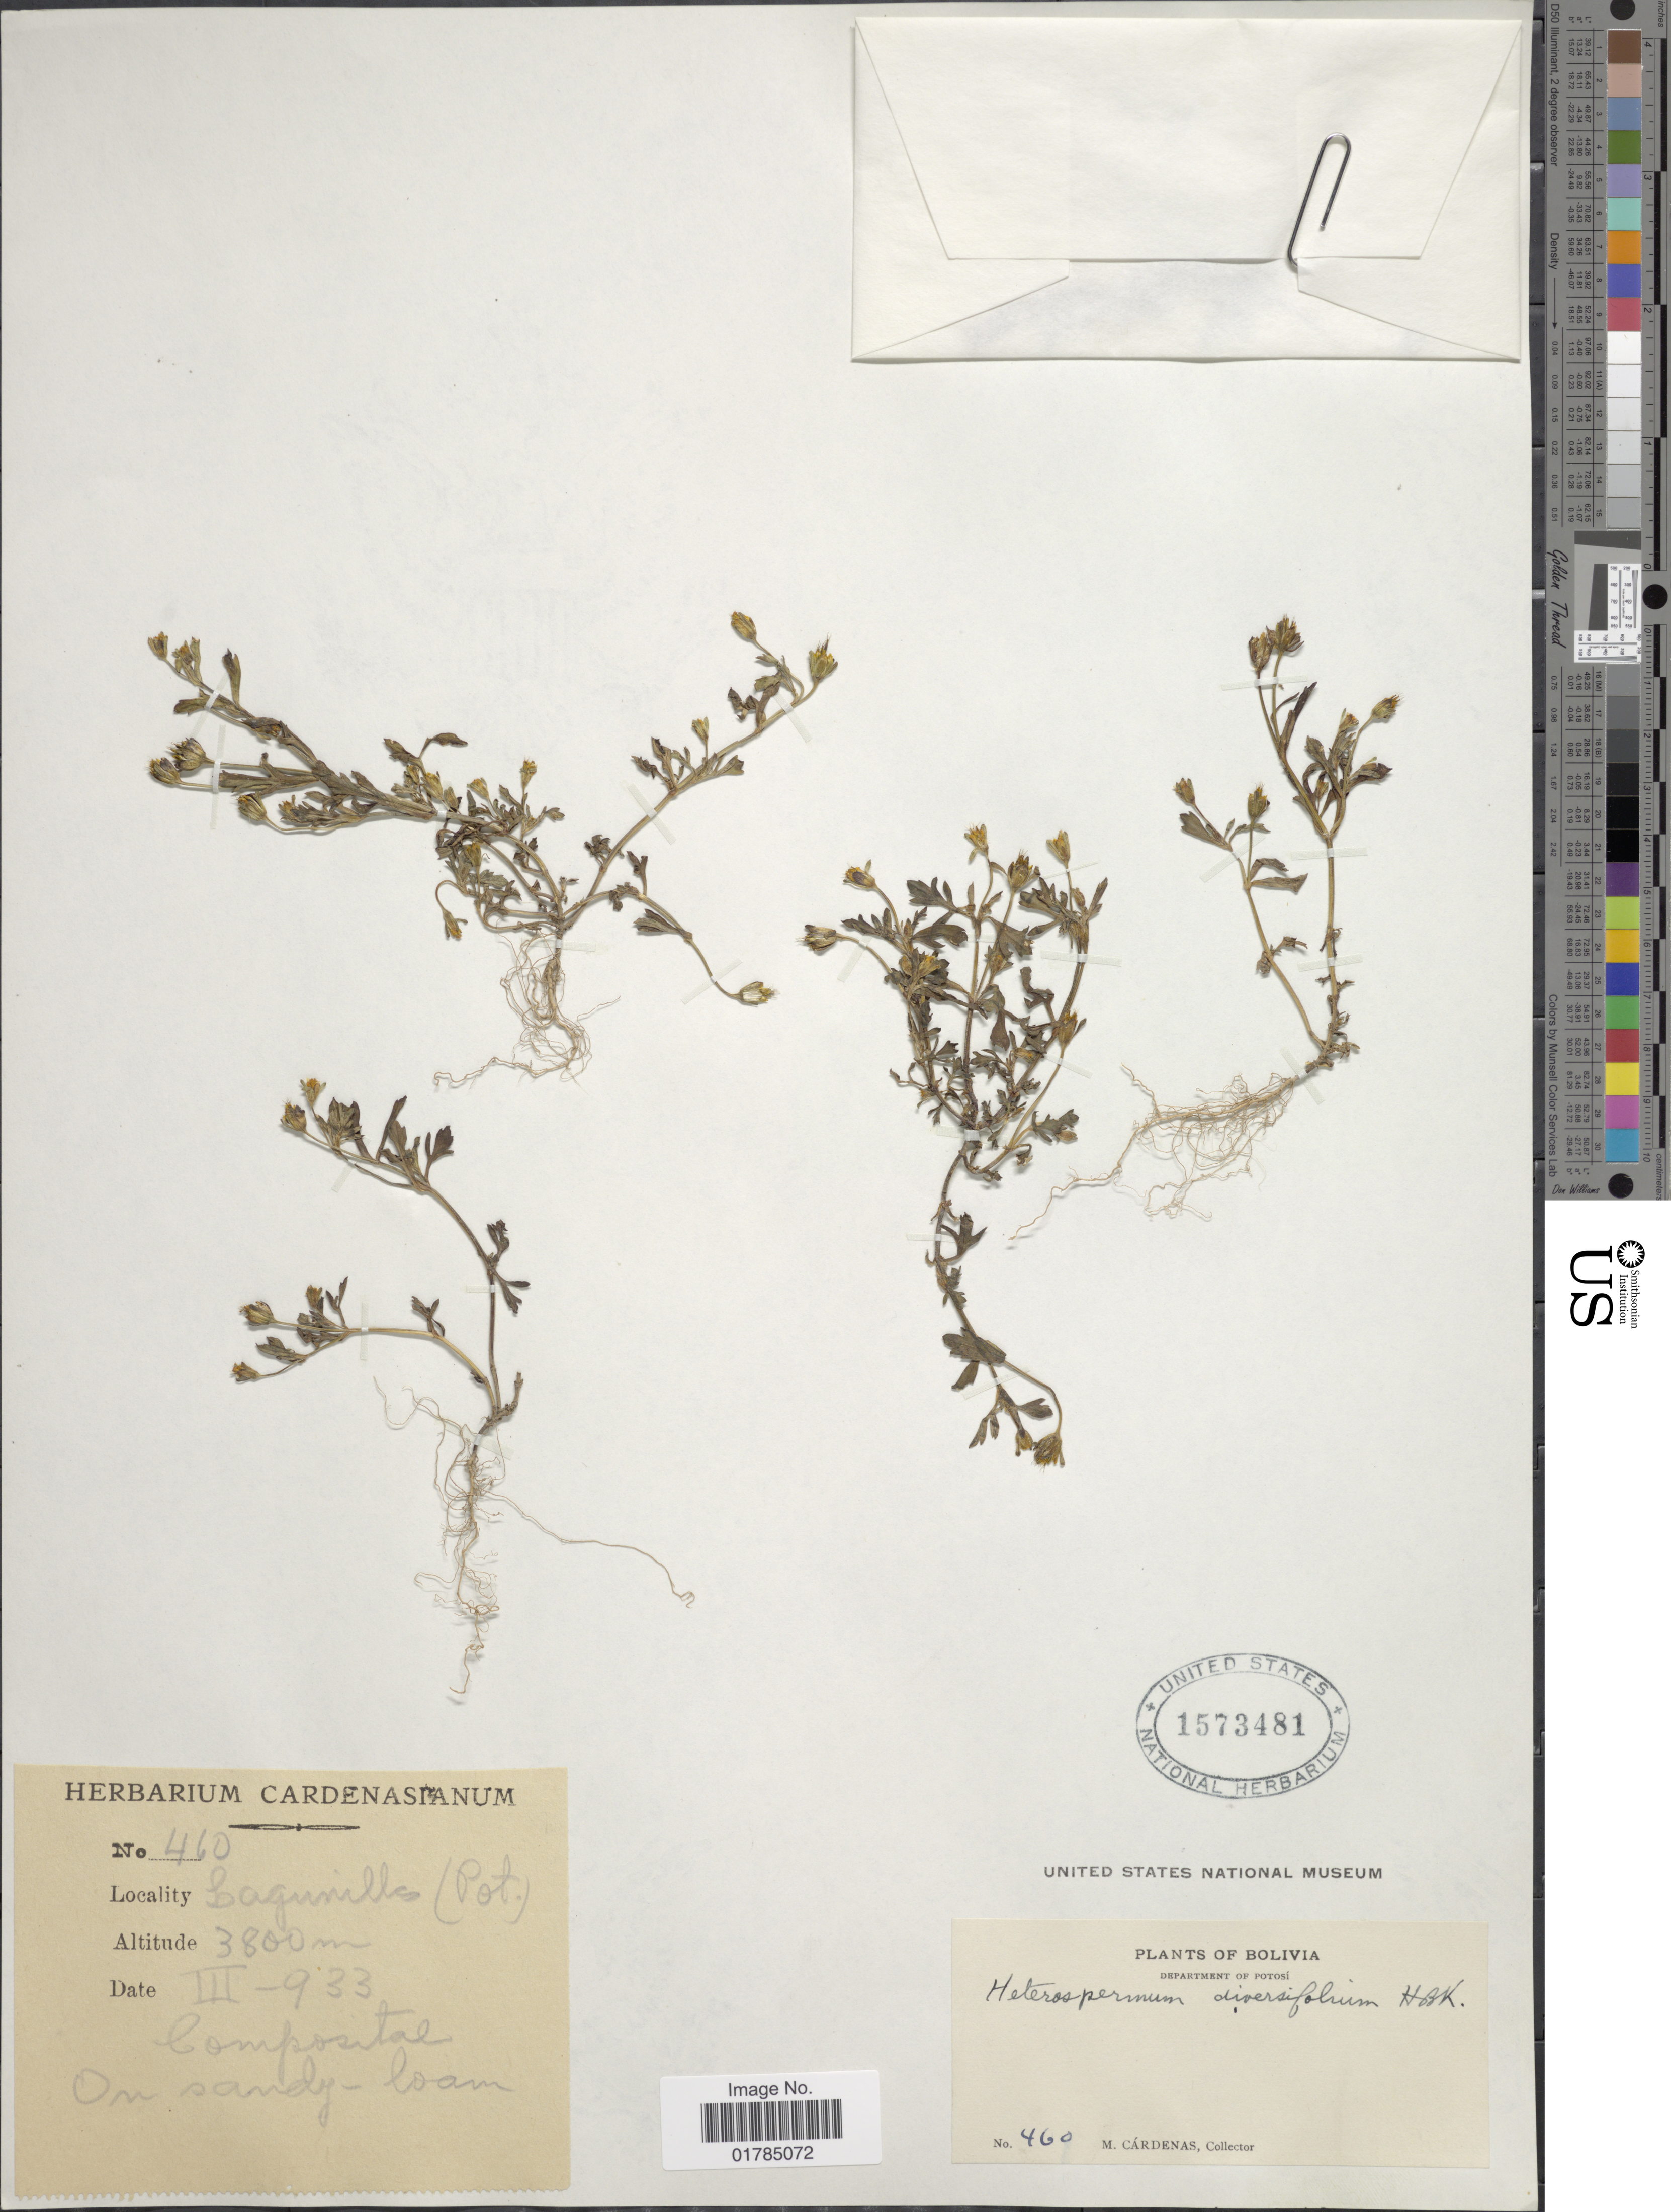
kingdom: Plantae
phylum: Tracheophyta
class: Magnoliopsida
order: Asterales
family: Asteraceae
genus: Heterosperma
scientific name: Heterosperma nanum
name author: (Nutt.) Sherff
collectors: M. Cárdenas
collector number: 460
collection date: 1933-03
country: Bolivia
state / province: Potosi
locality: Lagunillas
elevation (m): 3800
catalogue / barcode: US 1573481